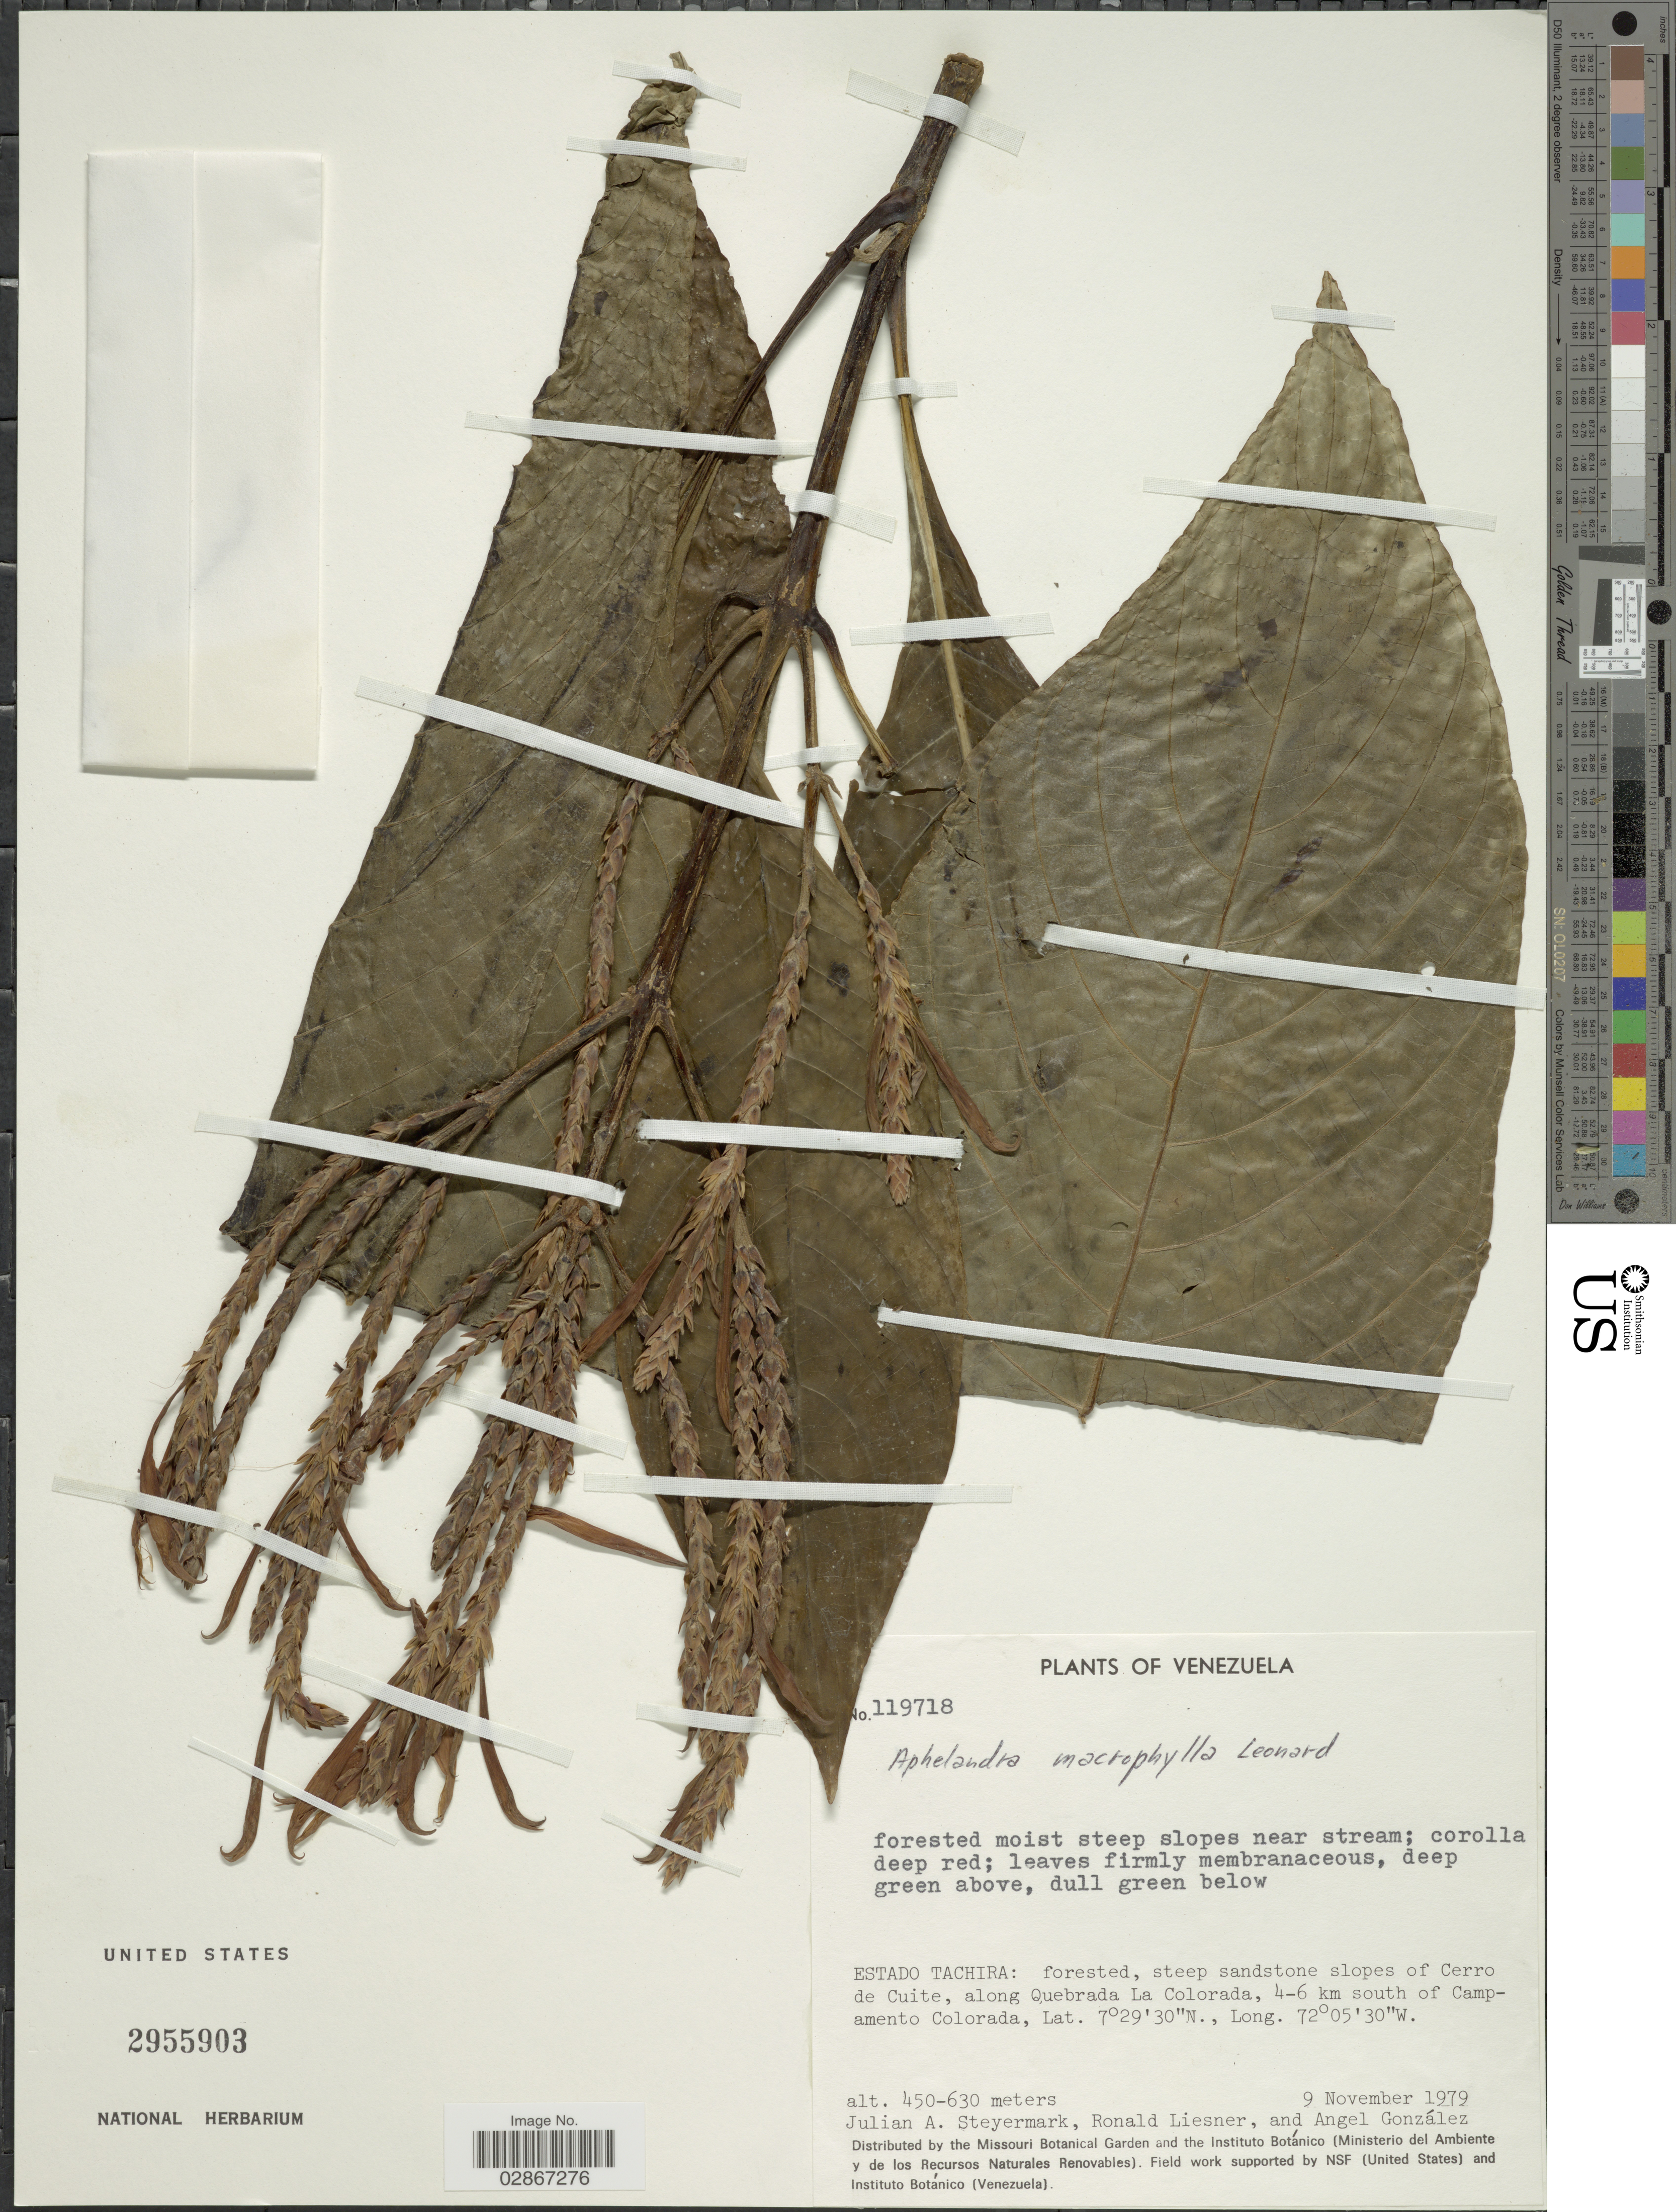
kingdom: Plantae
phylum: Tracheophyta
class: Magnoliopsida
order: Lamiales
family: Acanthaceae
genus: Aphelandra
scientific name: Aphelandra macrophylla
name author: Leonard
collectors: J. Steyermark, R. L. Liesner & A. C. González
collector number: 119718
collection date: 1979-11-09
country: Venezuela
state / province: Tachira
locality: Forested, steep sandstone slopes of Cerro de Cuite, along Quebrada La Colorada, 4-6 km south of Campamento Colorada.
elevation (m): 450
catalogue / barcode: US 2955903